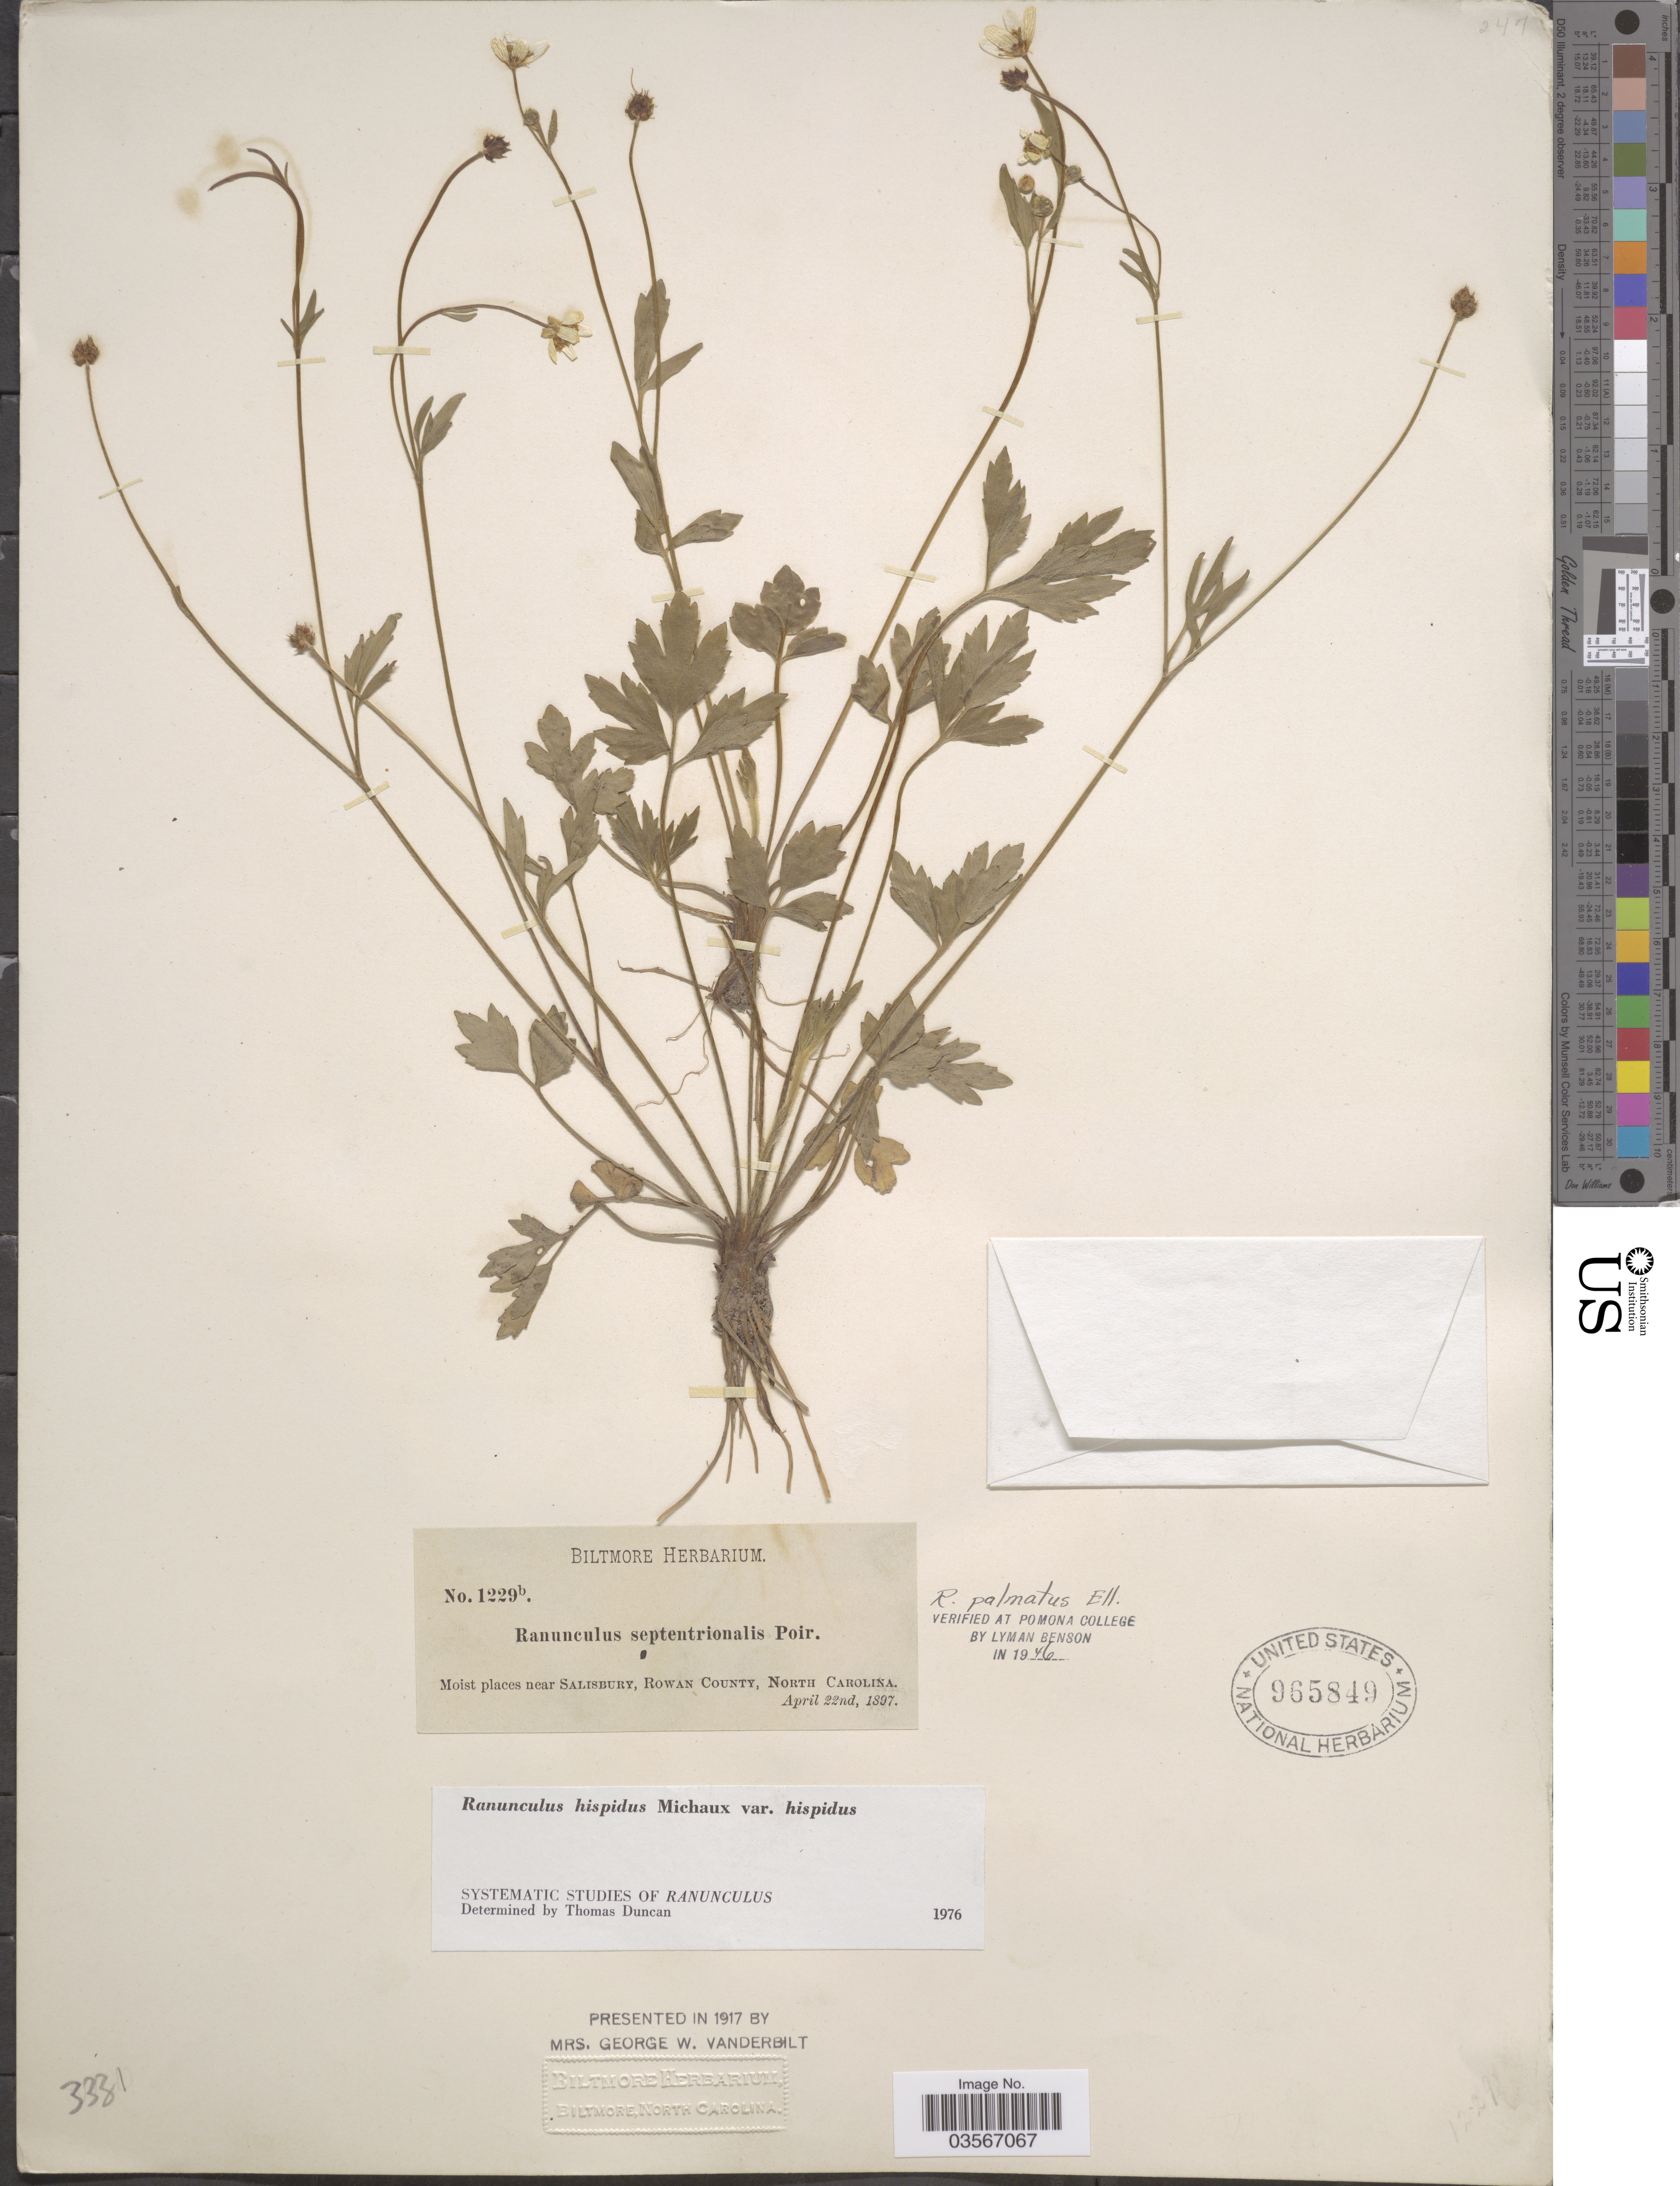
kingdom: Plantae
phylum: Tracheophyta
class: Magnoliopsida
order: Ranunculales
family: Ranunculaceae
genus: Ranunculus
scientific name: Ranunculus hispidus var. hispidus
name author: Michx.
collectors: ex herb. Biltmore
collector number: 1229b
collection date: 1897-04-22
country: United States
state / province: North Carolina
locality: Moist places near Salisbury, Rowan County.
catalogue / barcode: US 965849